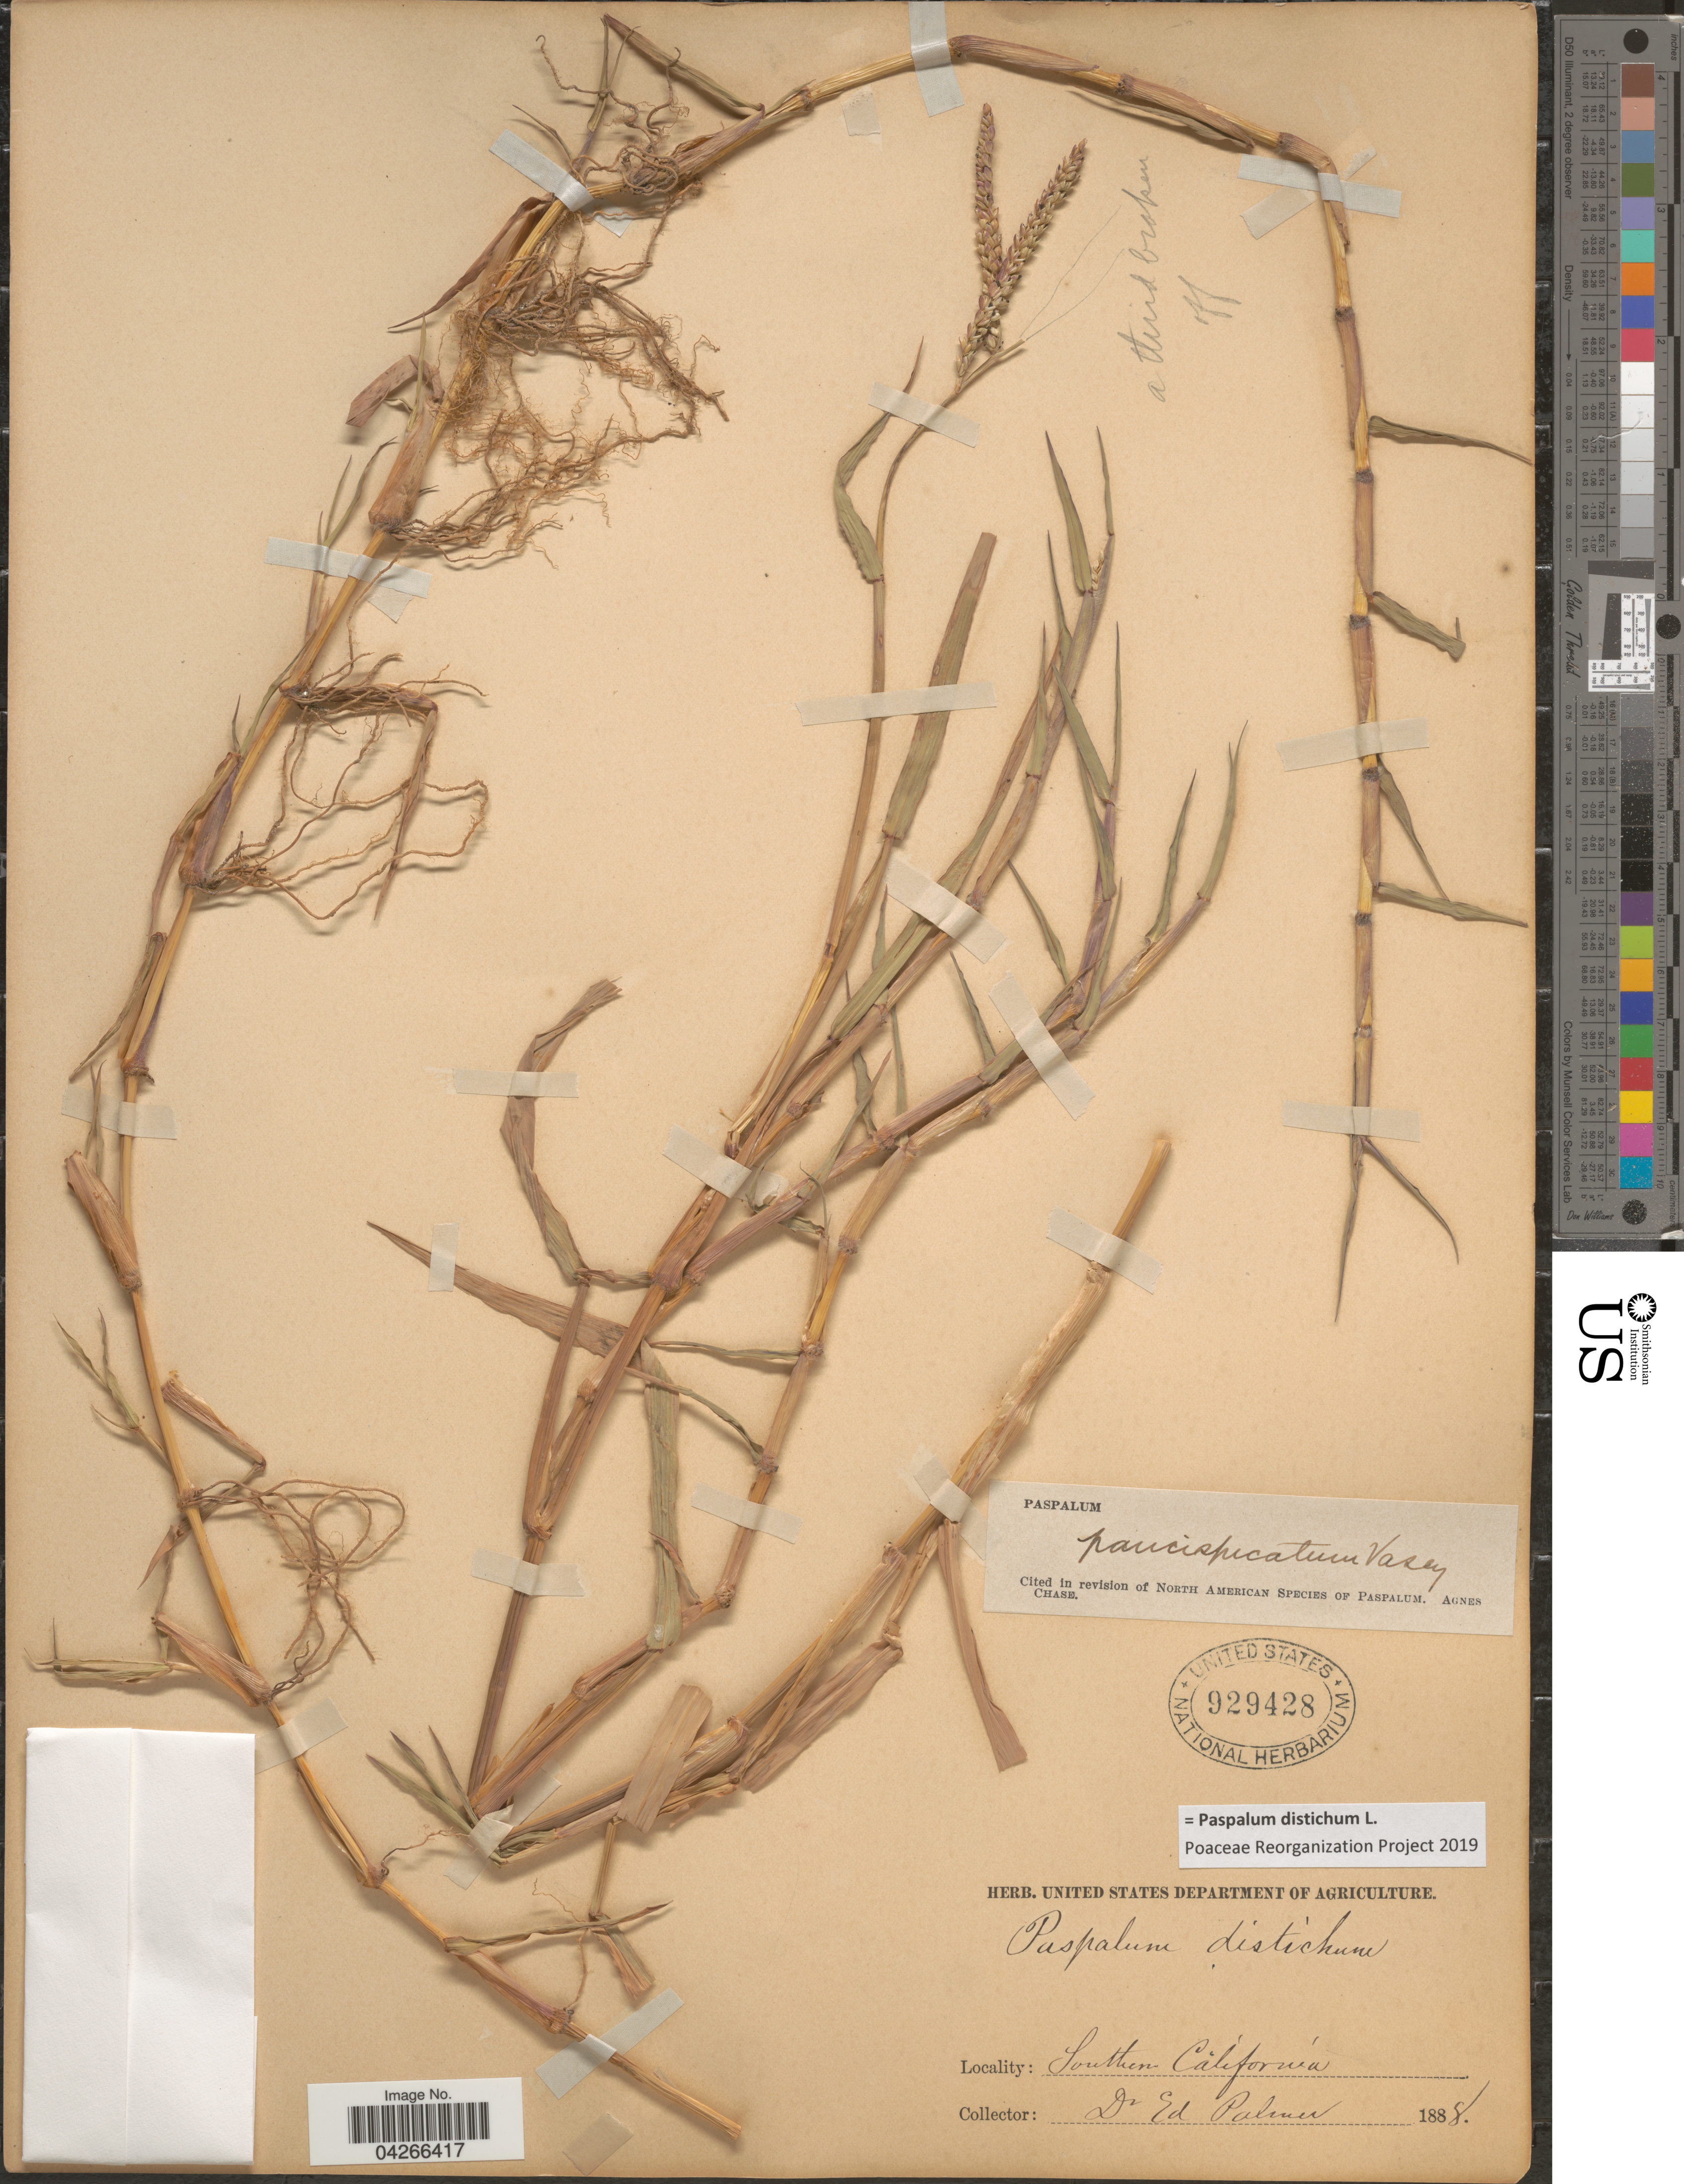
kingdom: Plantae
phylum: Tracheophyta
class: Liliopsida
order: Poales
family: Poaceae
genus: Paspalum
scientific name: Paspalum distichum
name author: L.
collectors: E. Palmer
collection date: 1888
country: United States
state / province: California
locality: Southern California.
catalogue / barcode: US 929428